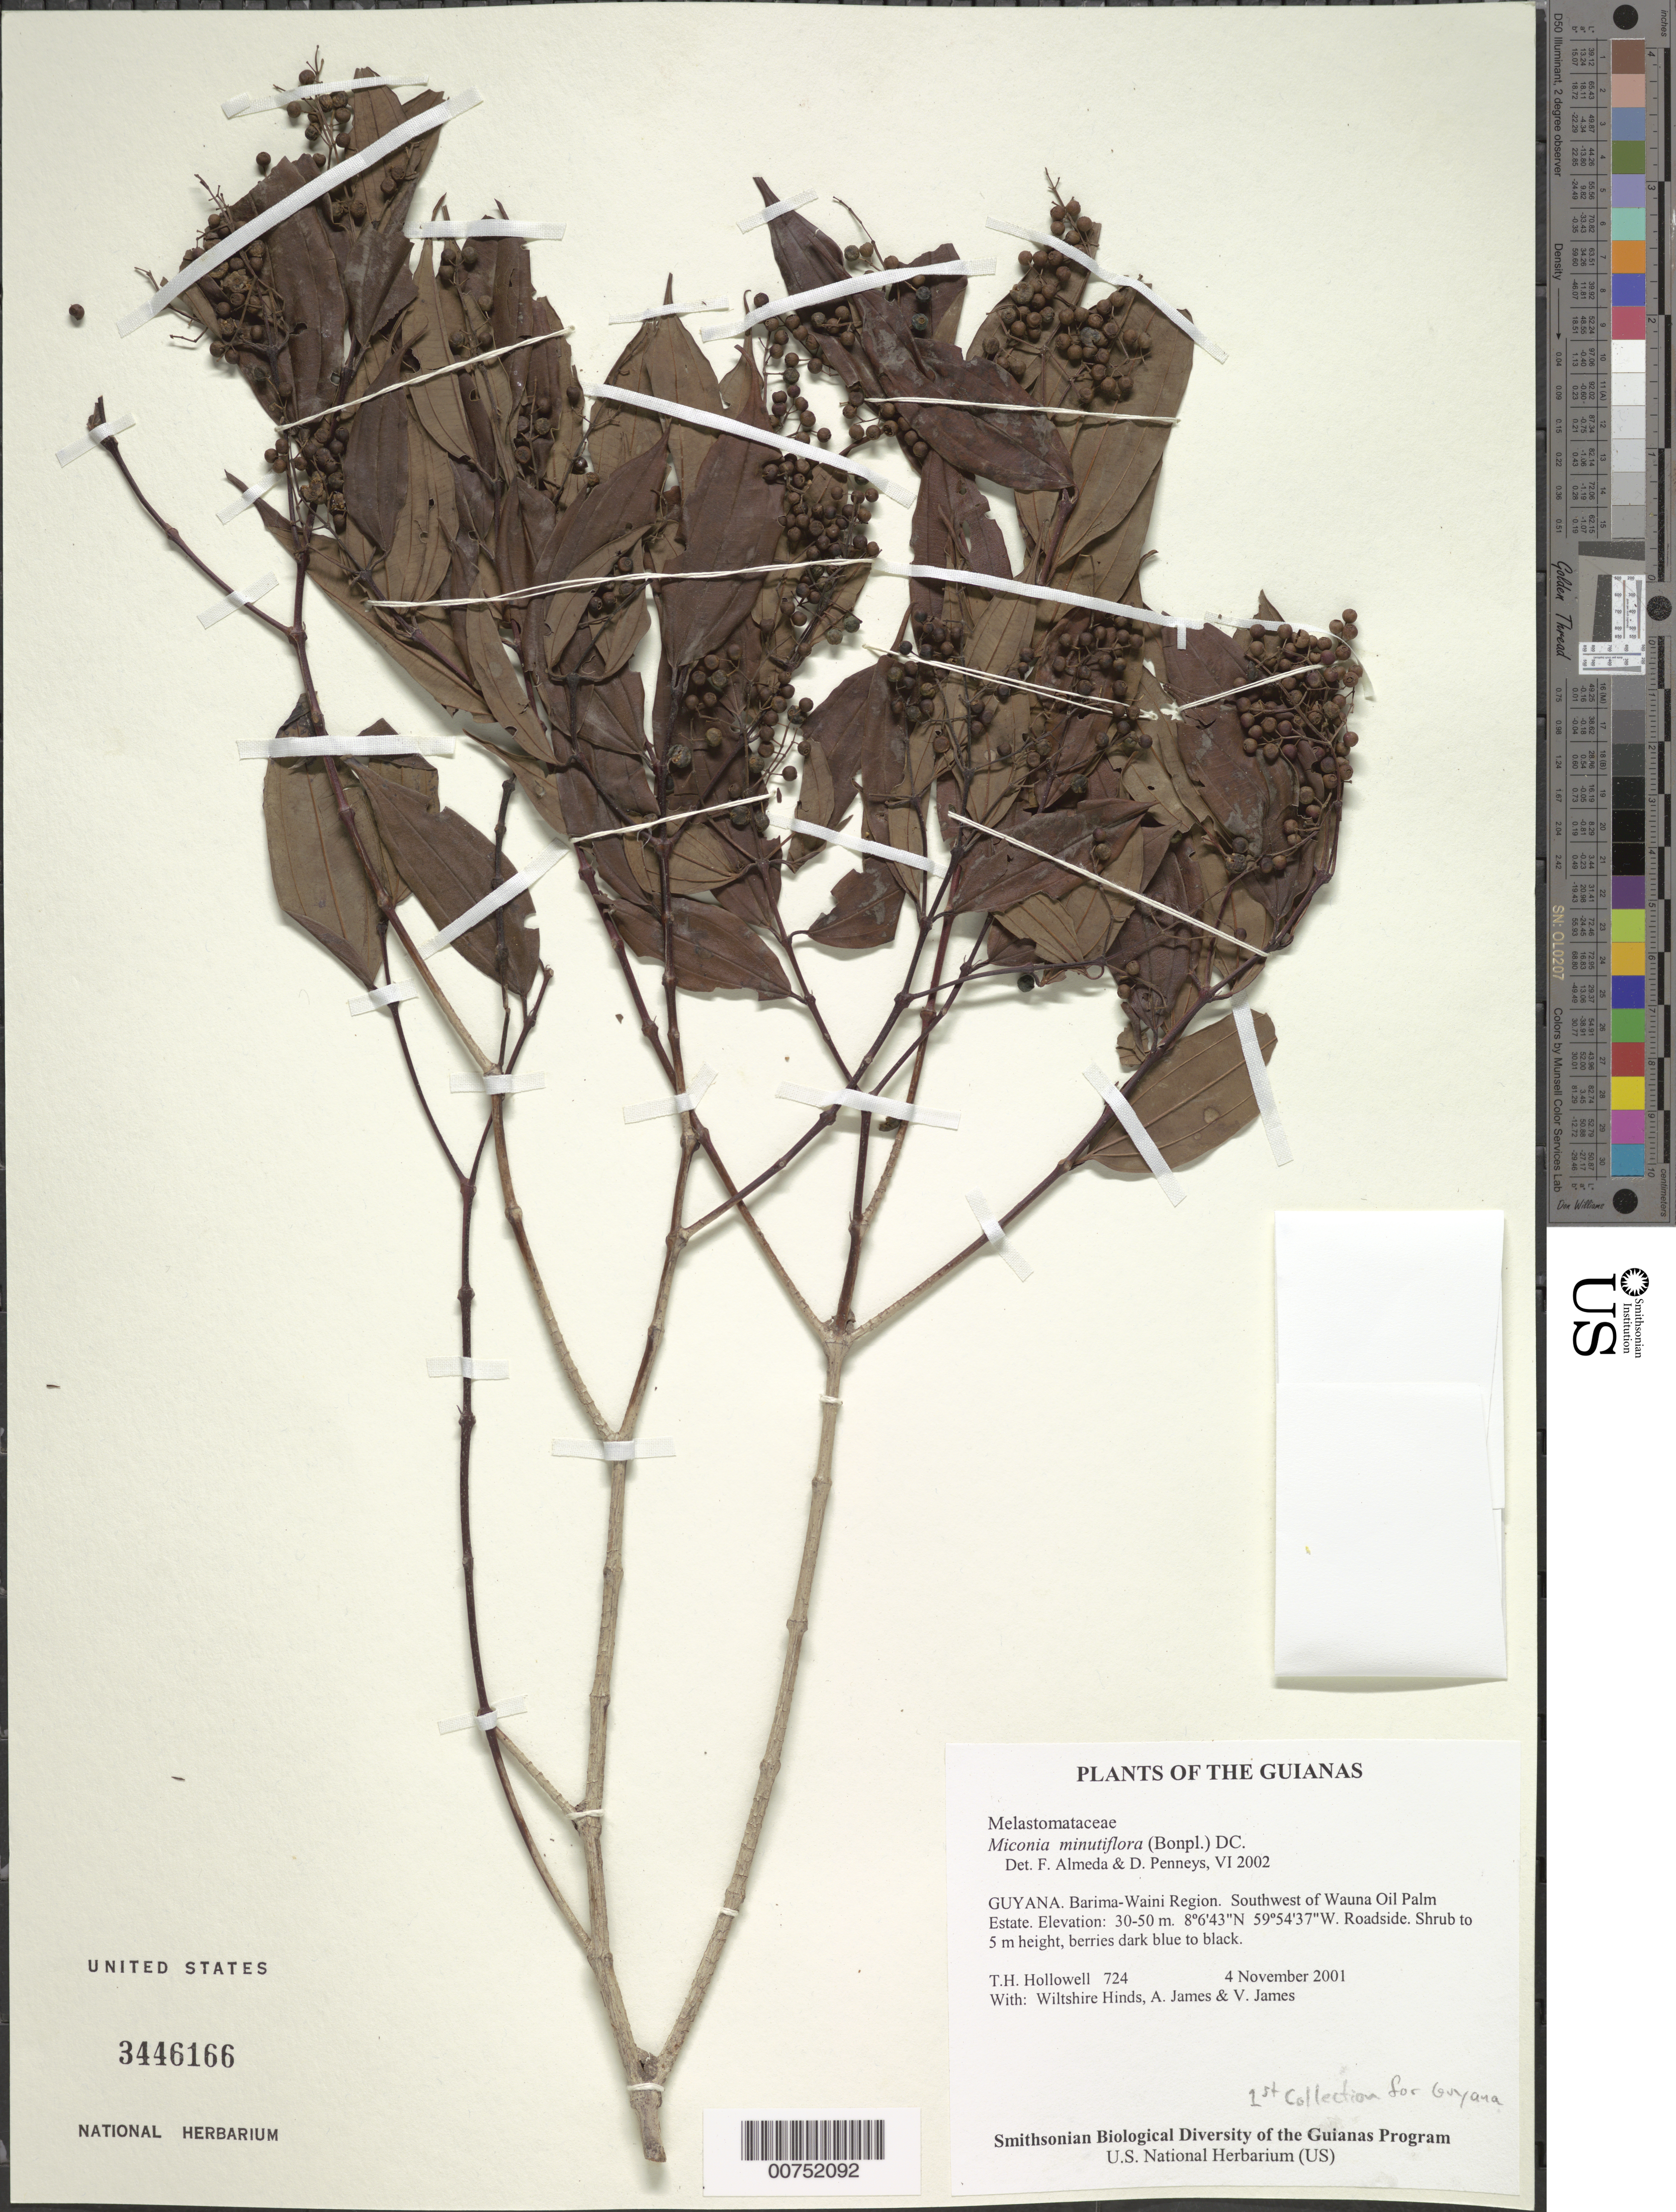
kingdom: Plantae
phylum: Tracheophyta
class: Magnoliopsida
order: Myrtales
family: Melastomataceae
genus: Miconia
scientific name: Miconia minutiflora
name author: (Bonpl.) DC.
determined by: Almeda, F.; Penneys, D. S.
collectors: T. Hollowell, W. Hinds, A. James & V. James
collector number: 724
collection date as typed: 4 November 2001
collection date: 2001-11-04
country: Guyana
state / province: Barima-Waini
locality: Southwest of Wauna Oil Palm Estate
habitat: Roadside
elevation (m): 30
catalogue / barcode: US 3446166